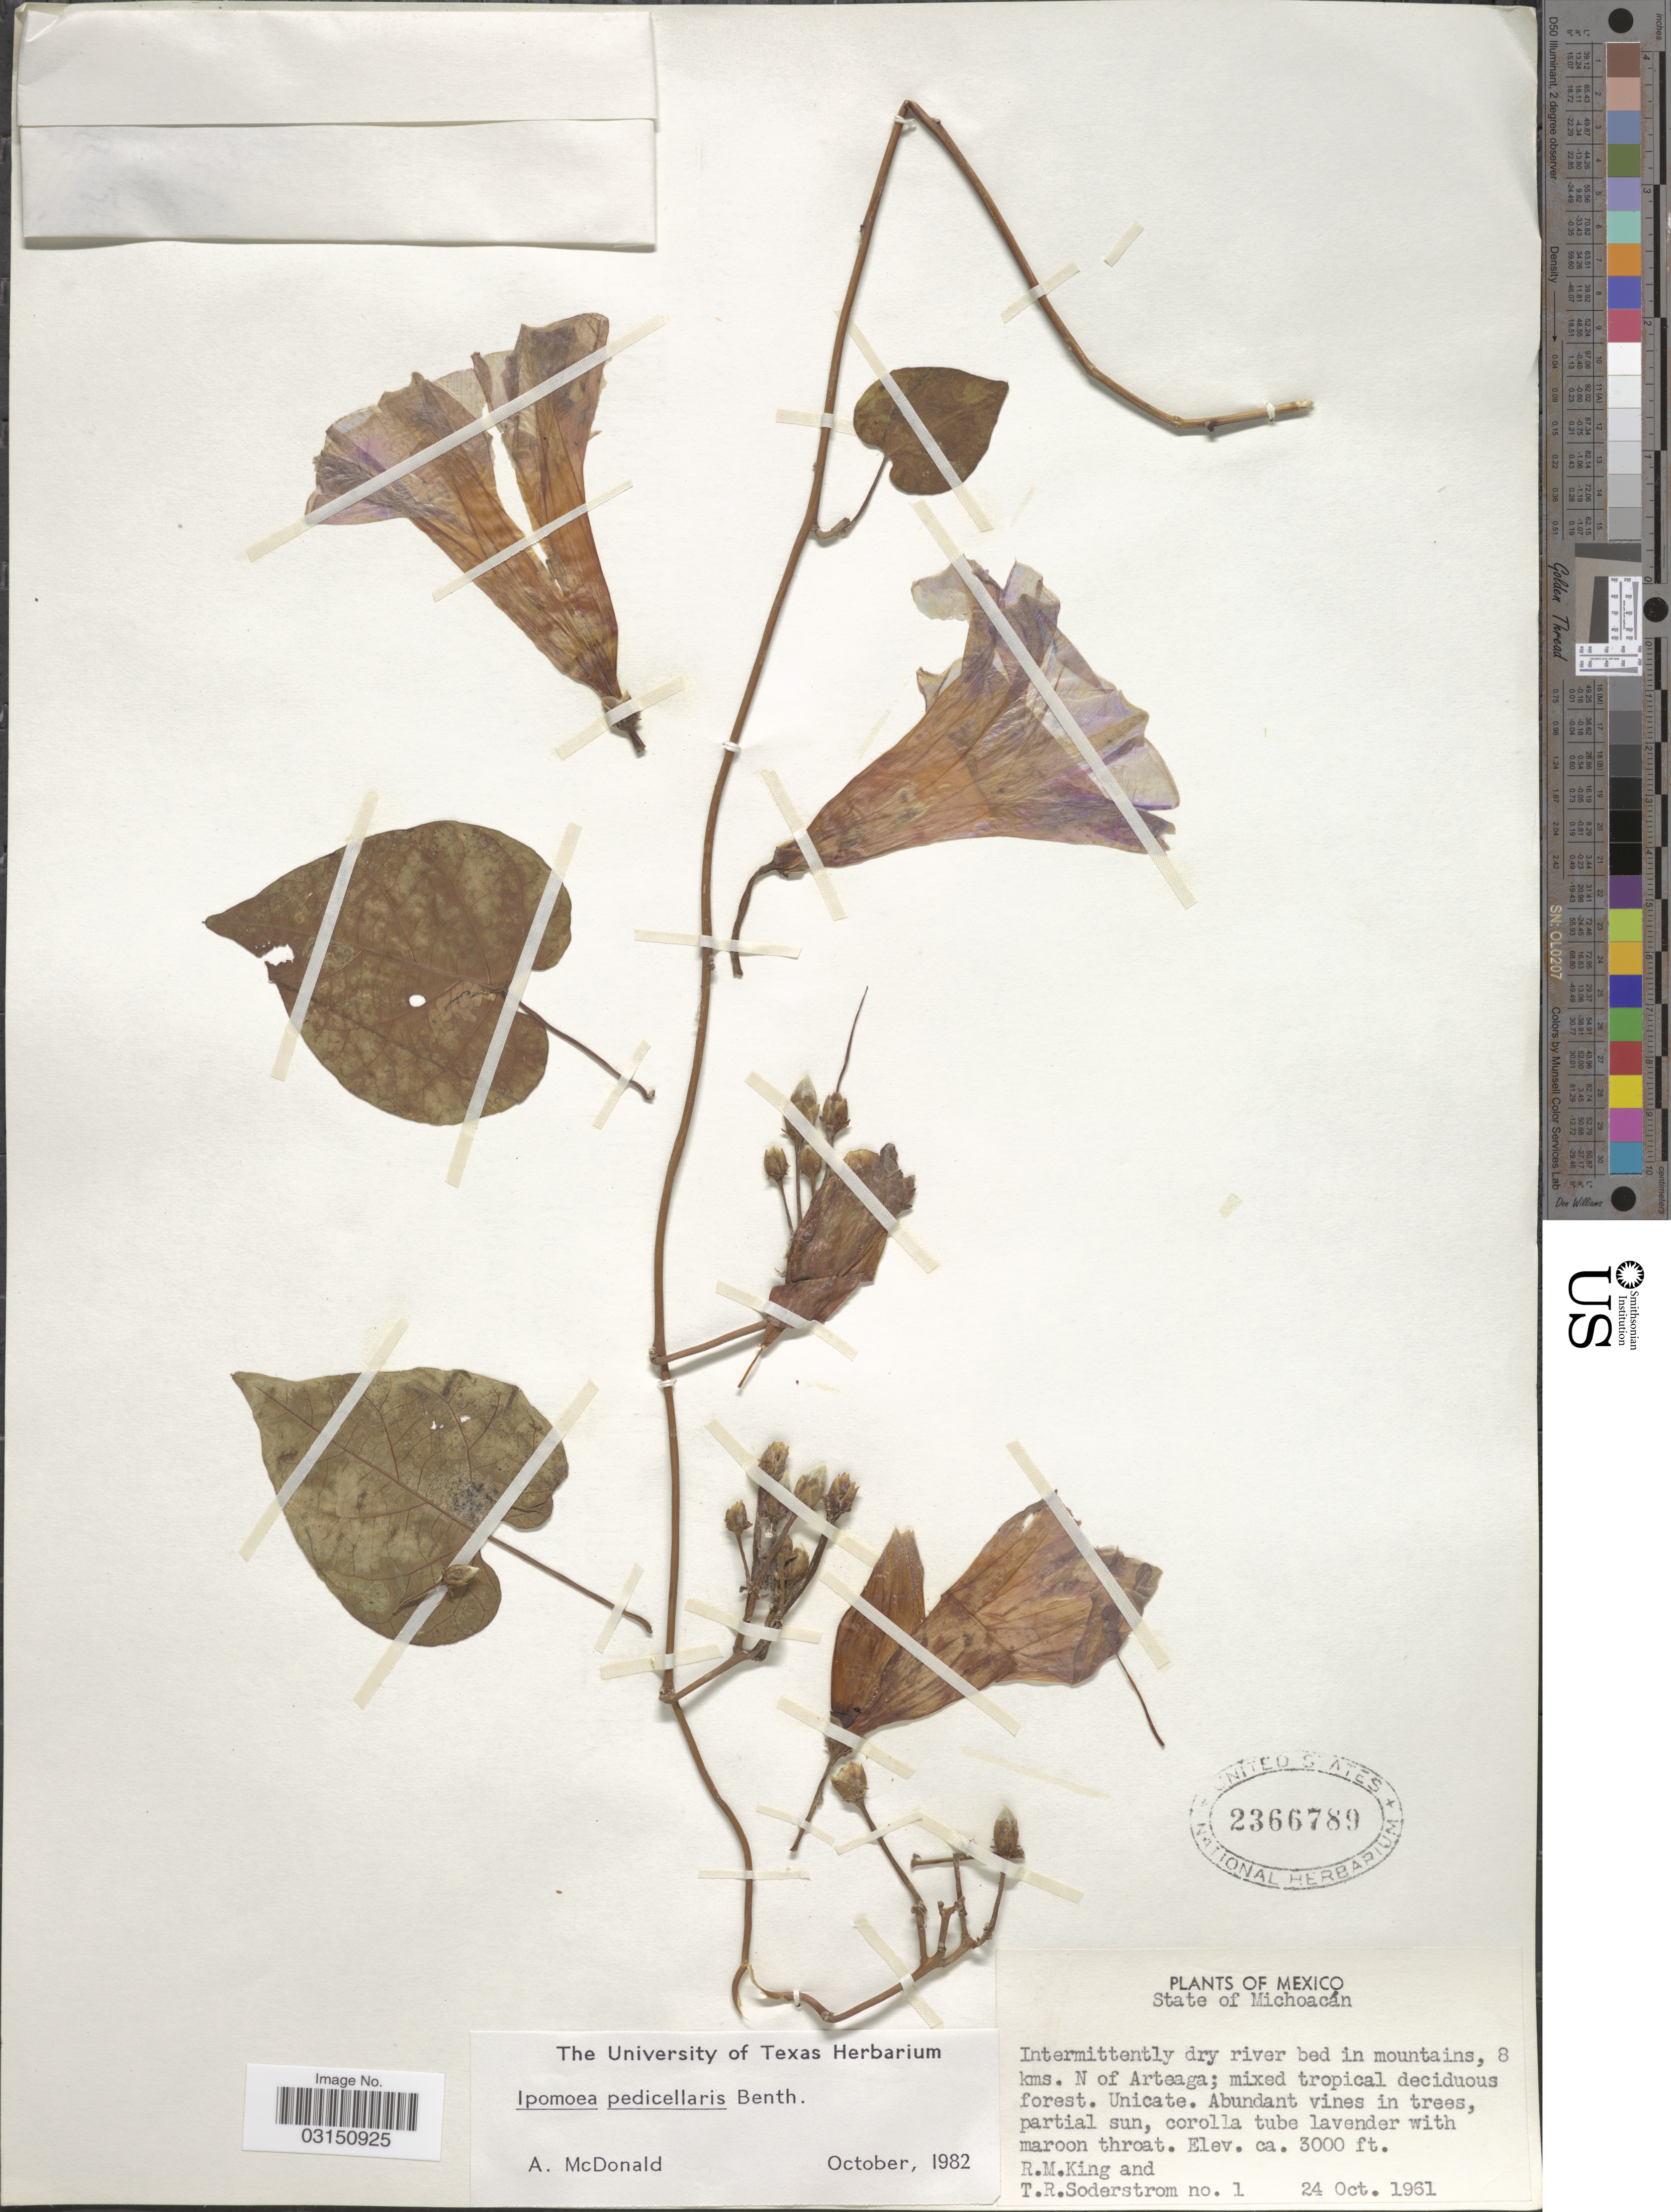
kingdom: Plantae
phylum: Tracheophyta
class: Magnoliopsida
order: Solanales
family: Convolvulaceae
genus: Ipomoea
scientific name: Ipomoea pedicellaris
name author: Benth.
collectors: R. M. King & T. R. Soderstrom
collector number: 1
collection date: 1961-10-24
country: Mexico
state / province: Michoacán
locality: Intermittently dry river bed in mountains, 8 kms. N of Arteaga.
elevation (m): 914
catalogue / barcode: US 2366789